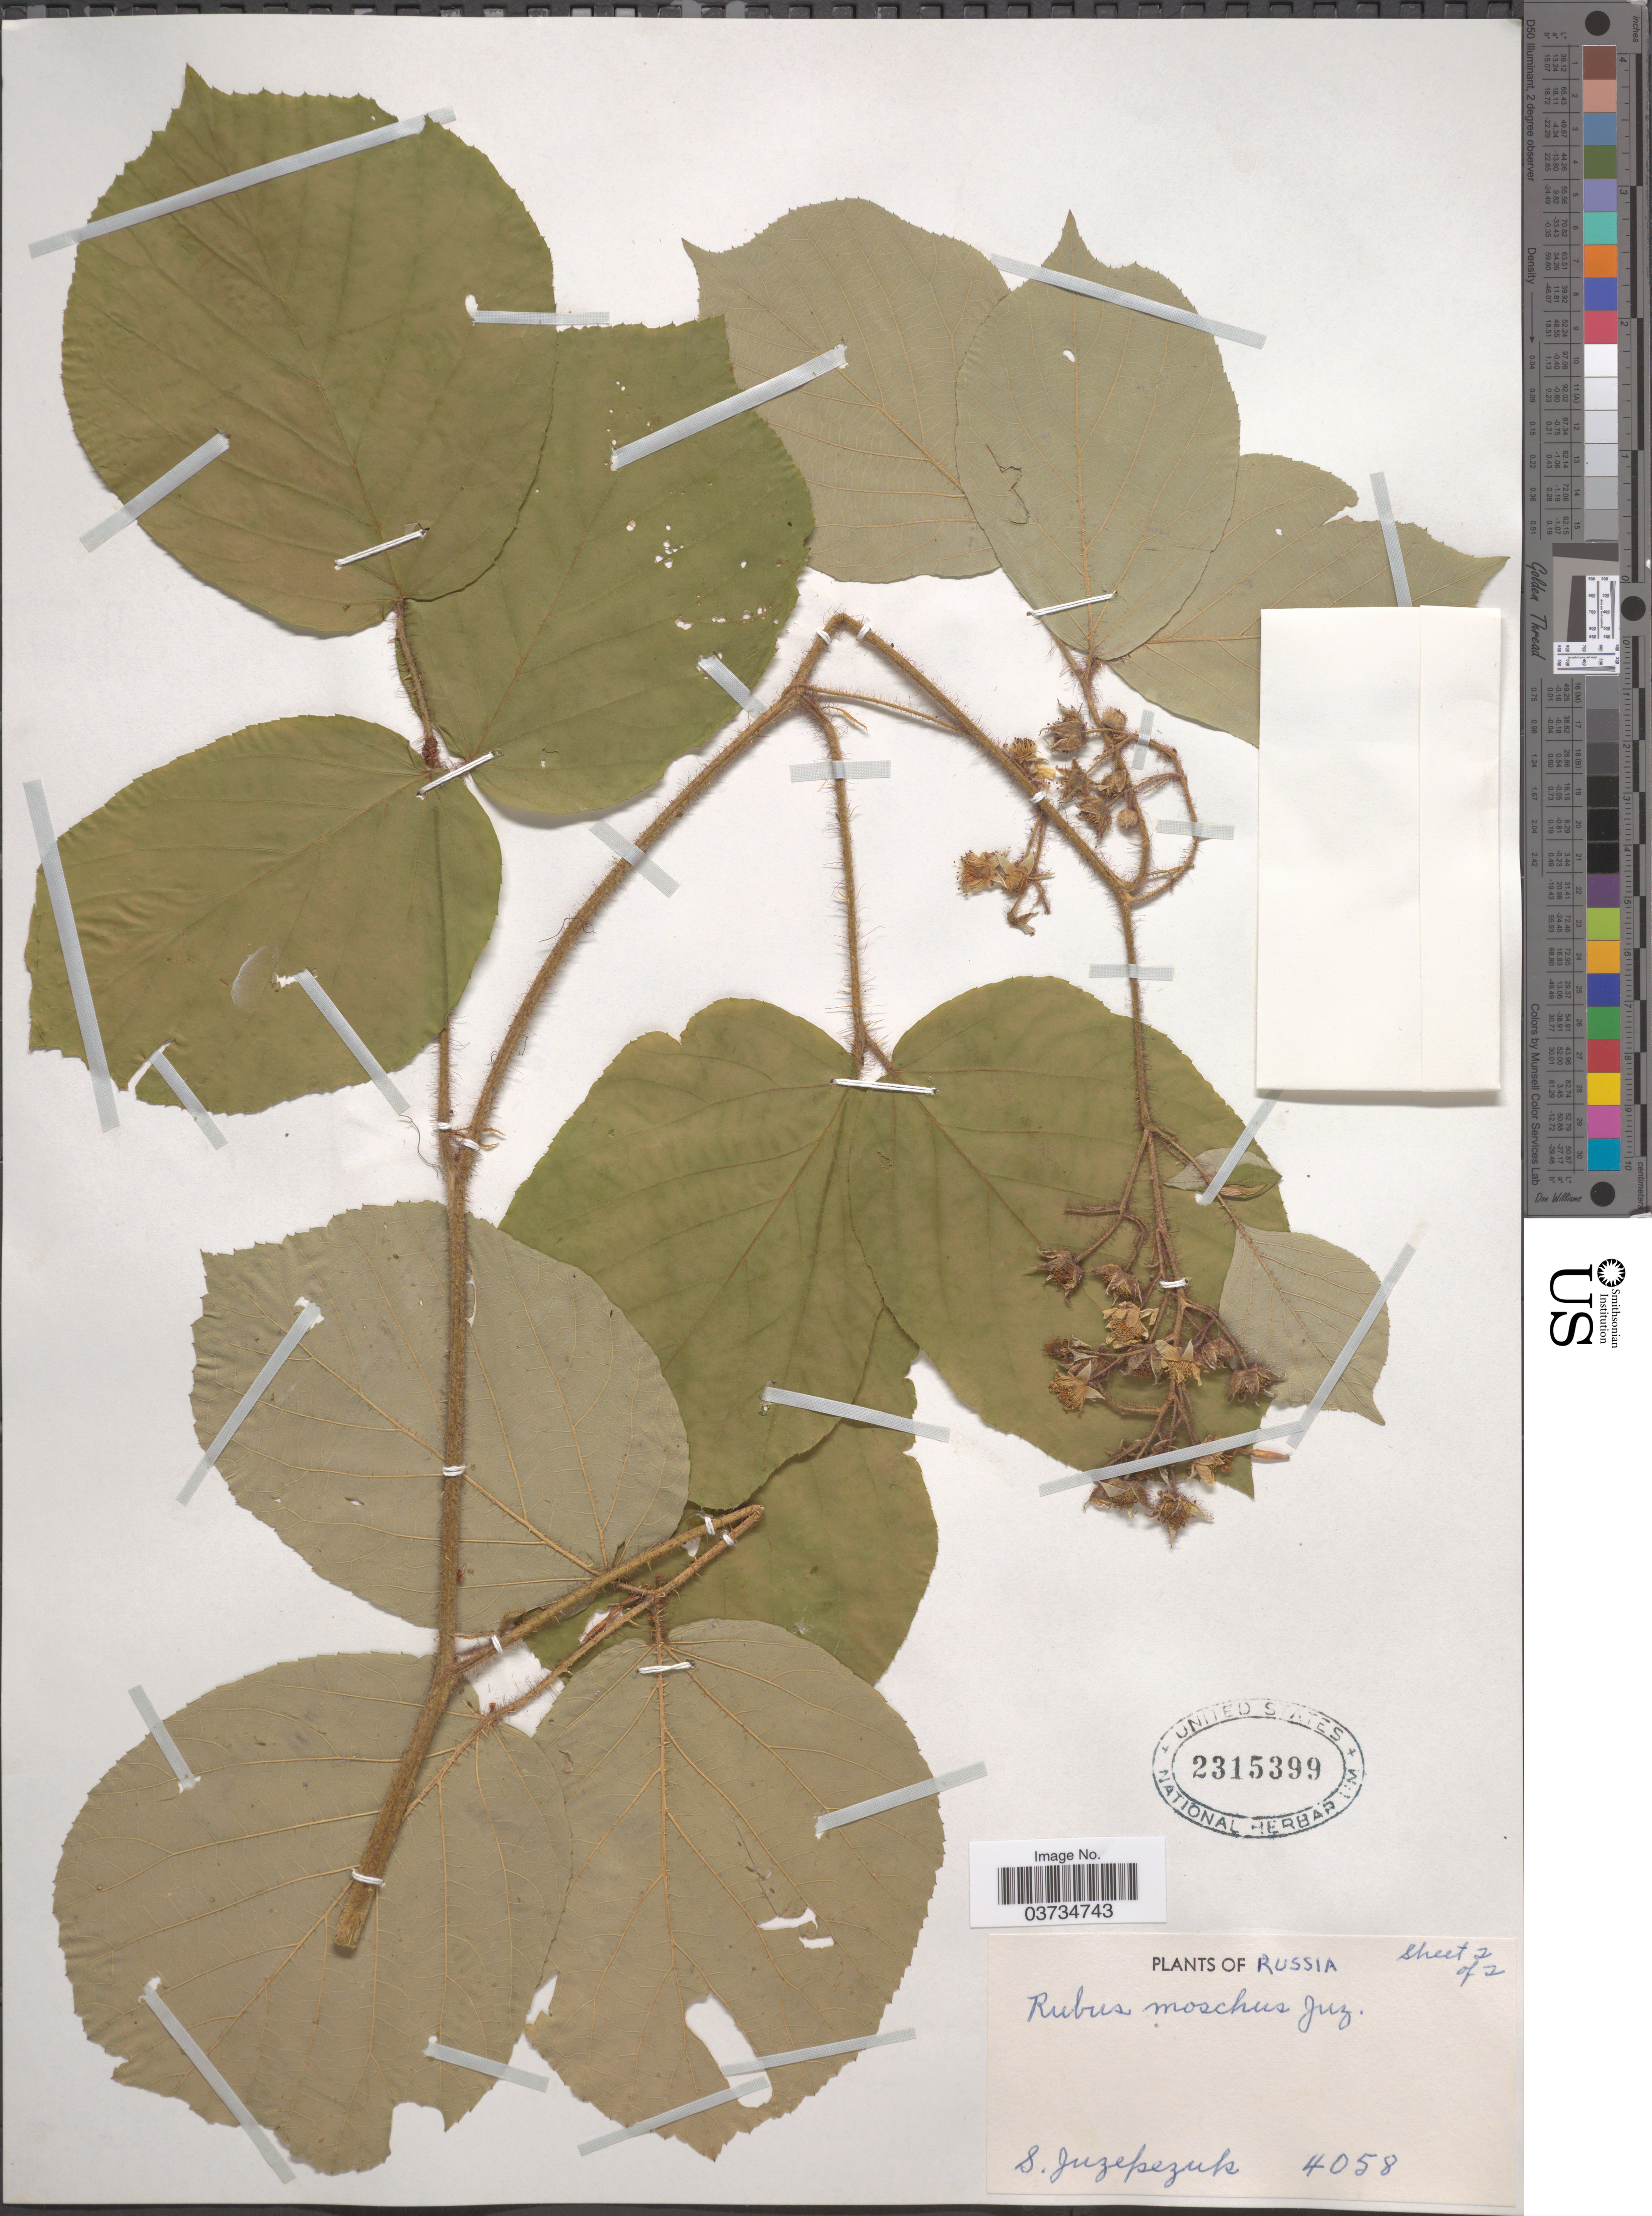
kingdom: Plantae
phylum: Tracheophyta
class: Magnoliopsida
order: Rosales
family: Rosaceae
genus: Rubus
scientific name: Rubus moschus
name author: Juz.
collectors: S. V. Juzepczuk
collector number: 4058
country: Russian Federation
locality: Russia.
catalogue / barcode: US 2315399